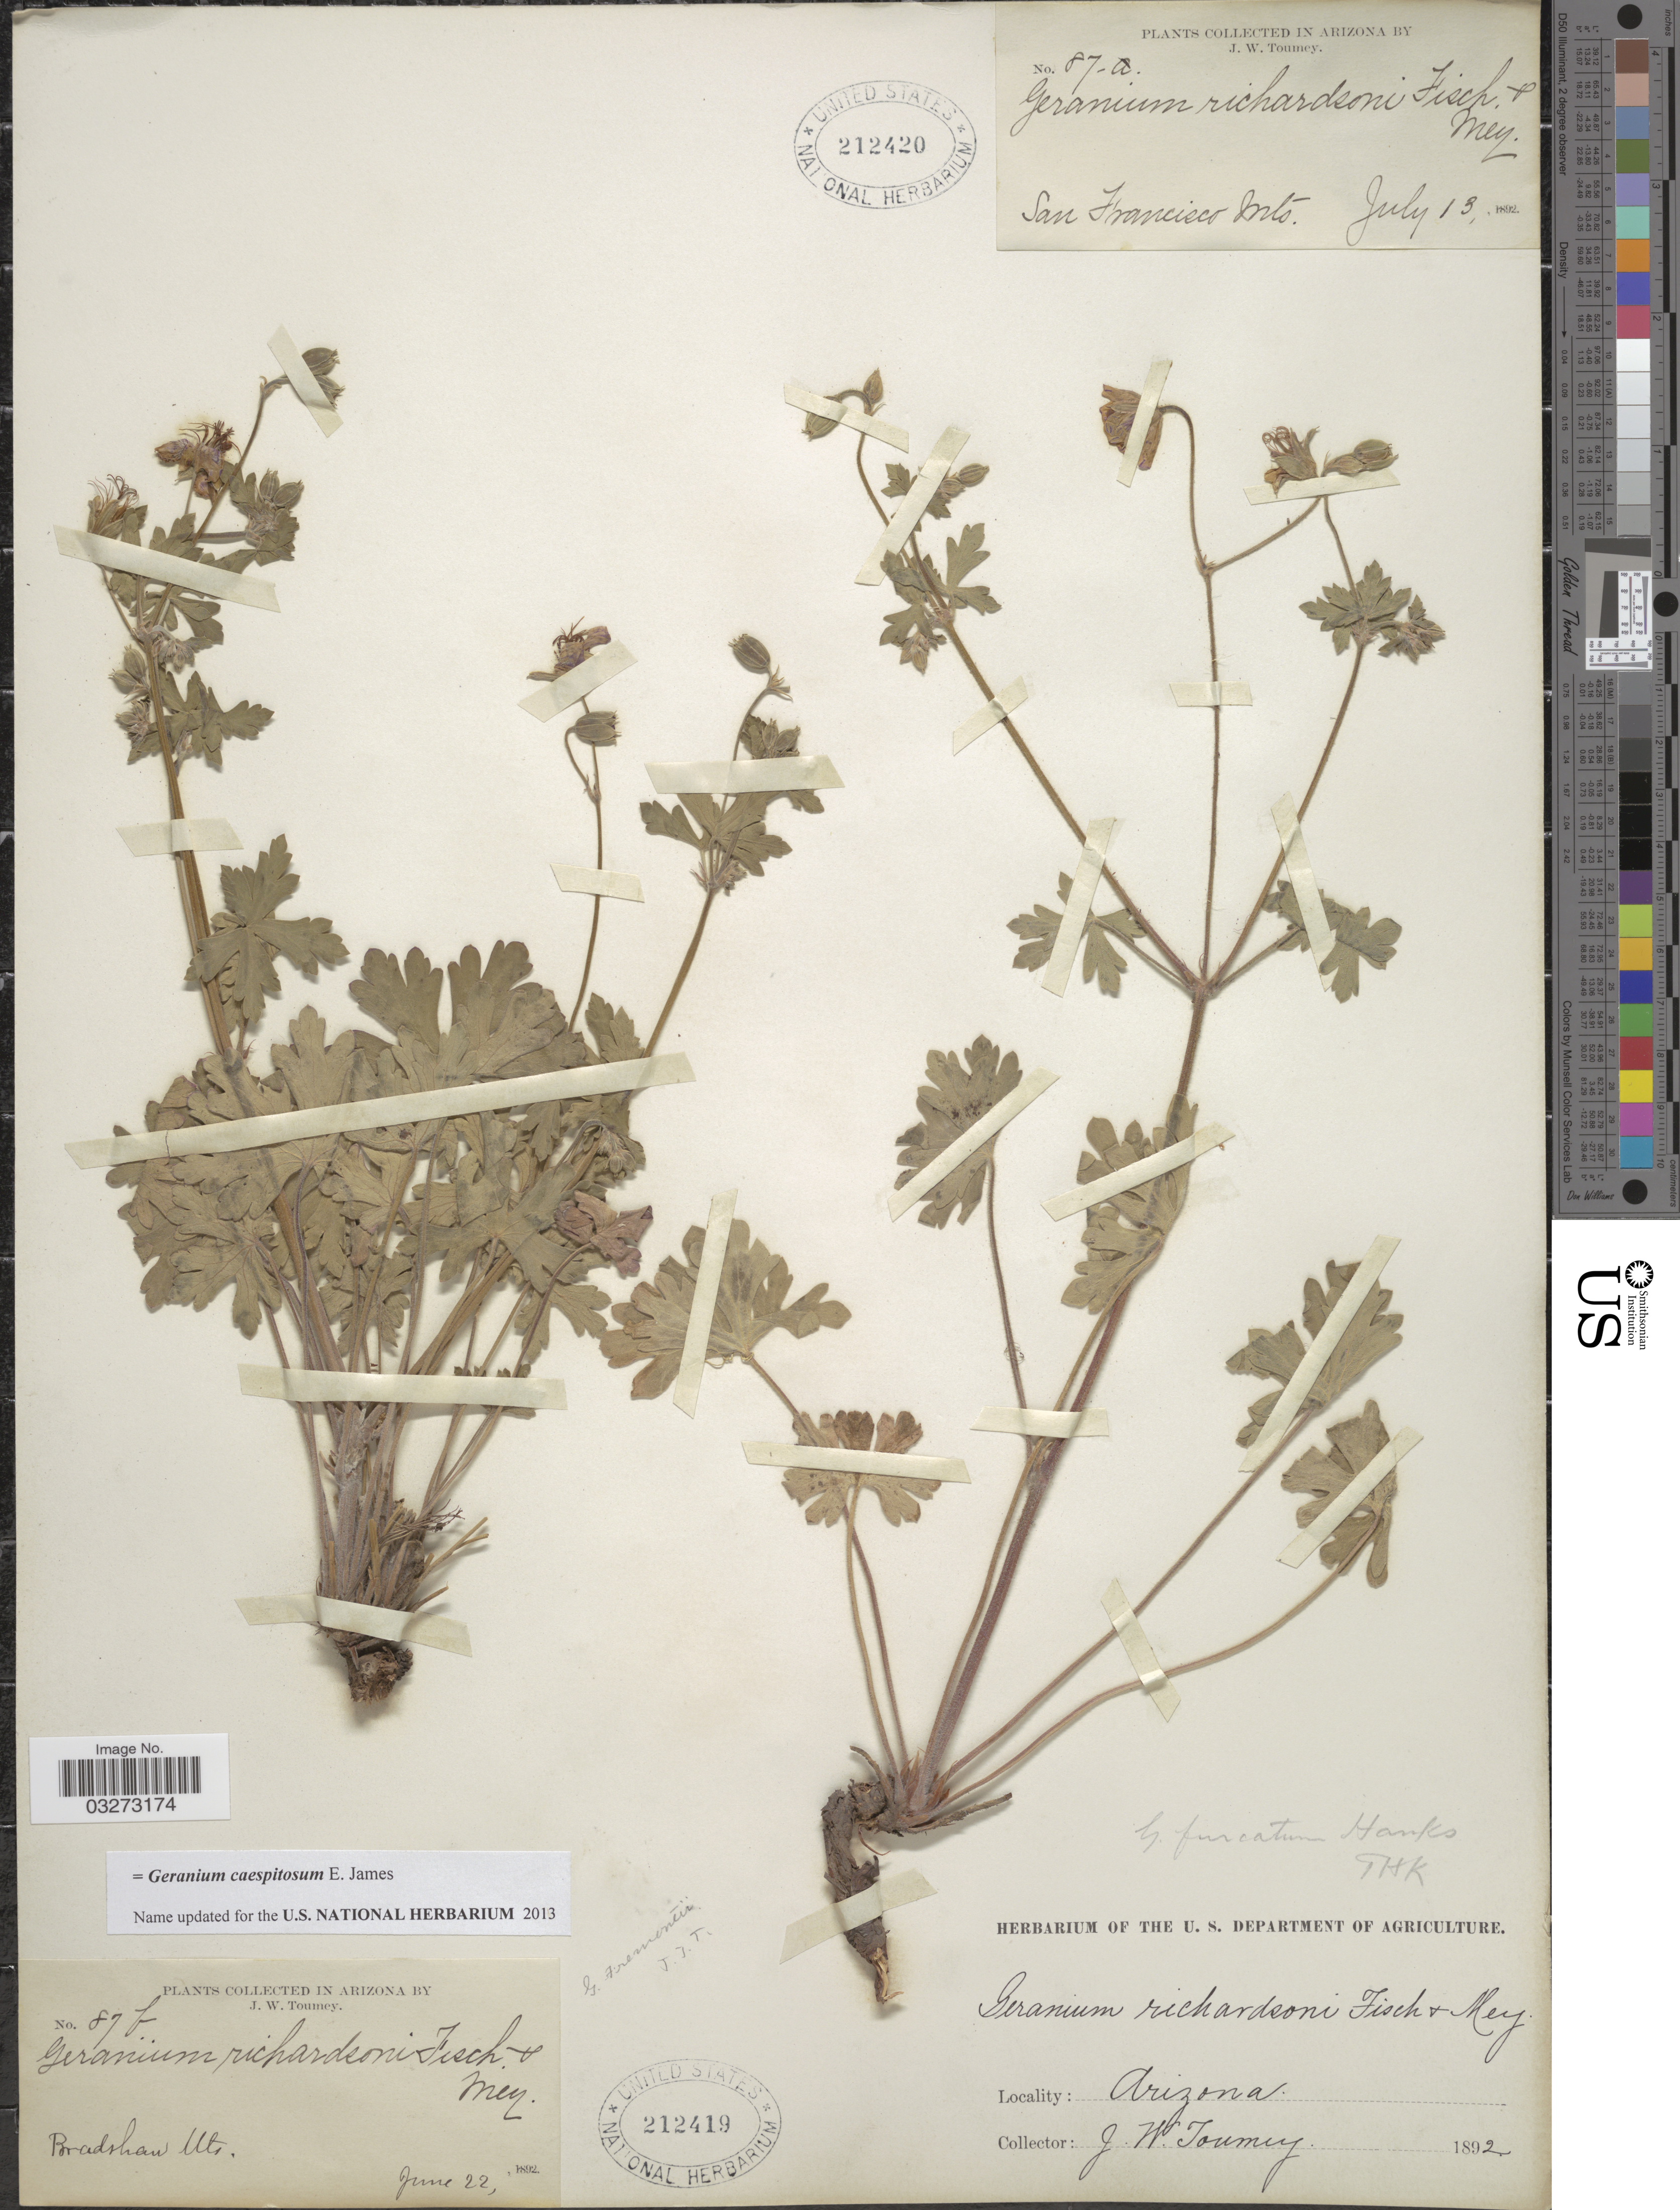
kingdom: Plantae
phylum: Tracheophyta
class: Magnoliopsida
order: Geraniales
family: Geraniaceae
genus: Geranium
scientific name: Geranium caespitosum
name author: E. James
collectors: J. W. Toumey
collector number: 87-a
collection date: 1892-07-13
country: United States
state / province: Arizona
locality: San Francisco Mts.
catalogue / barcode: US 212420-2